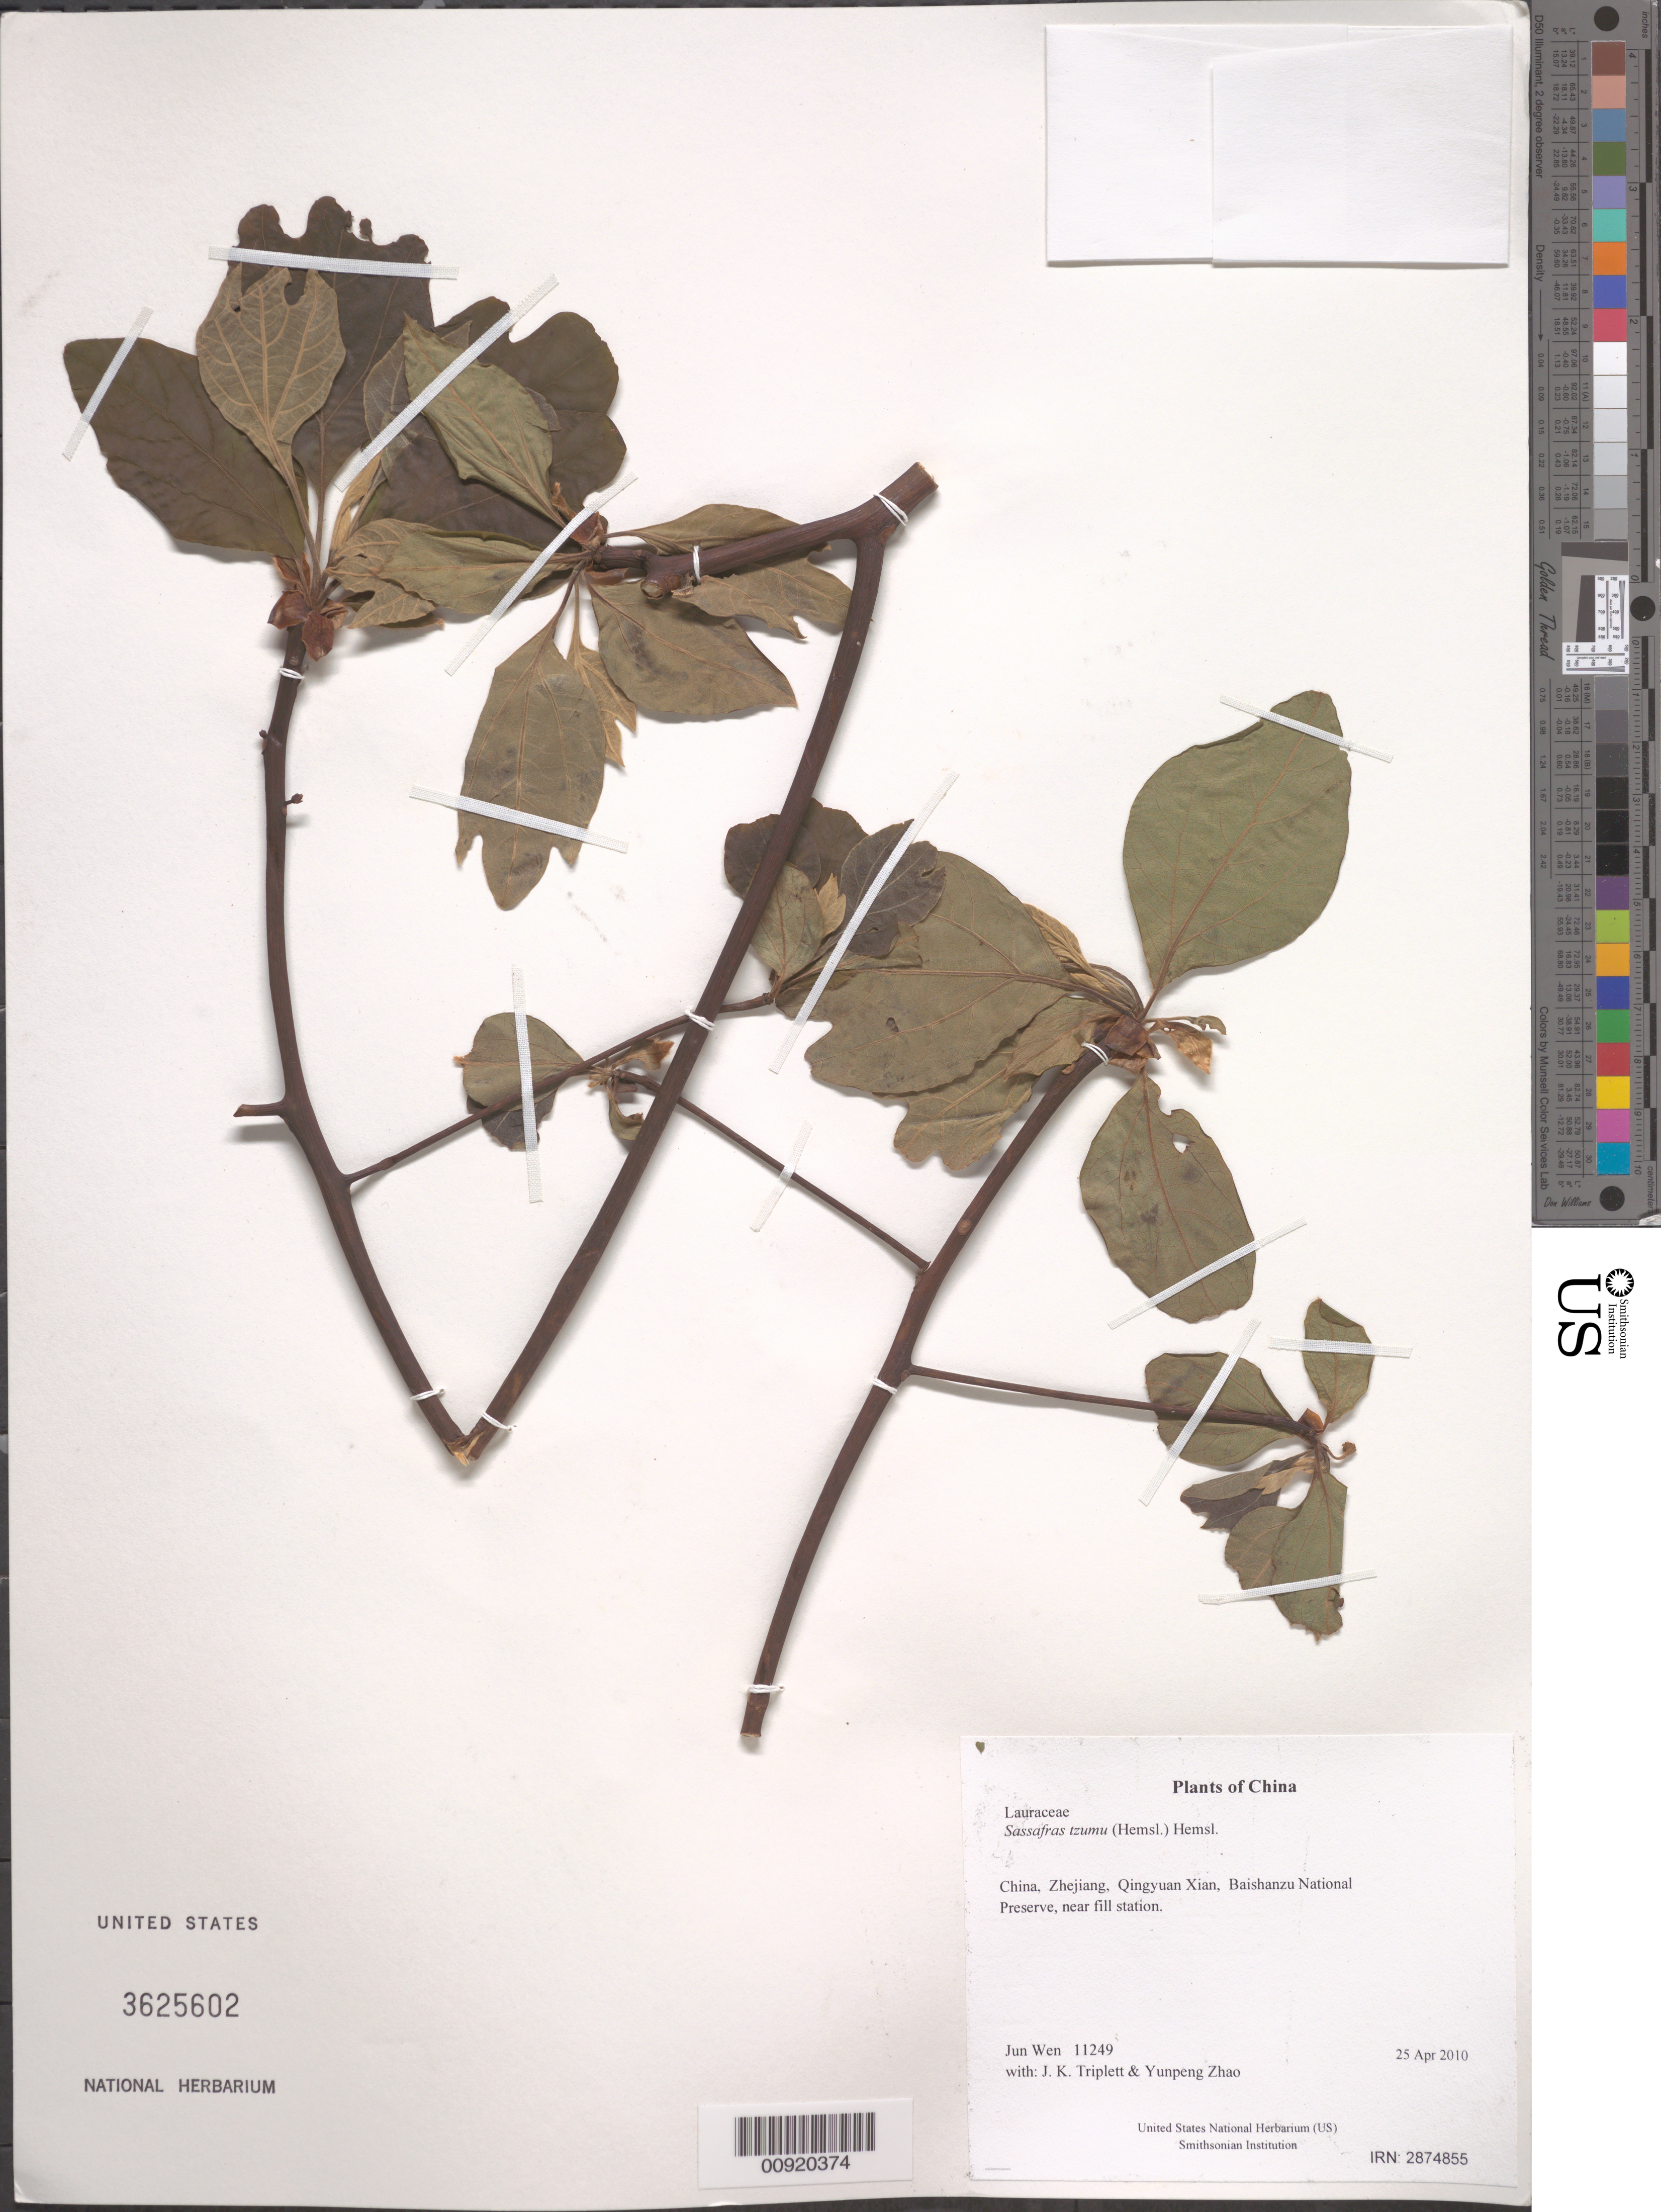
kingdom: Plantae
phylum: Tracheophyta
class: Magnoliopsida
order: Laurales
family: Lauraceae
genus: Sassafras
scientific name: Sassafras tzumu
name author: (Hemsl.) Hemsl.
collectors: J. Wen, J. K. Triplett & Yunpeng Zhao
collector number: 11249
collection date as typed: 25 Apr 2010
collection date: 2010-04-25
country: China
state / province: Zhejiang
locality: Qingyuan Xian, Baishanzu National Preserve, near fill station.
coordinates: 27 44.164 N, 119 11.242 E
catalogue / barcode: US 3625602